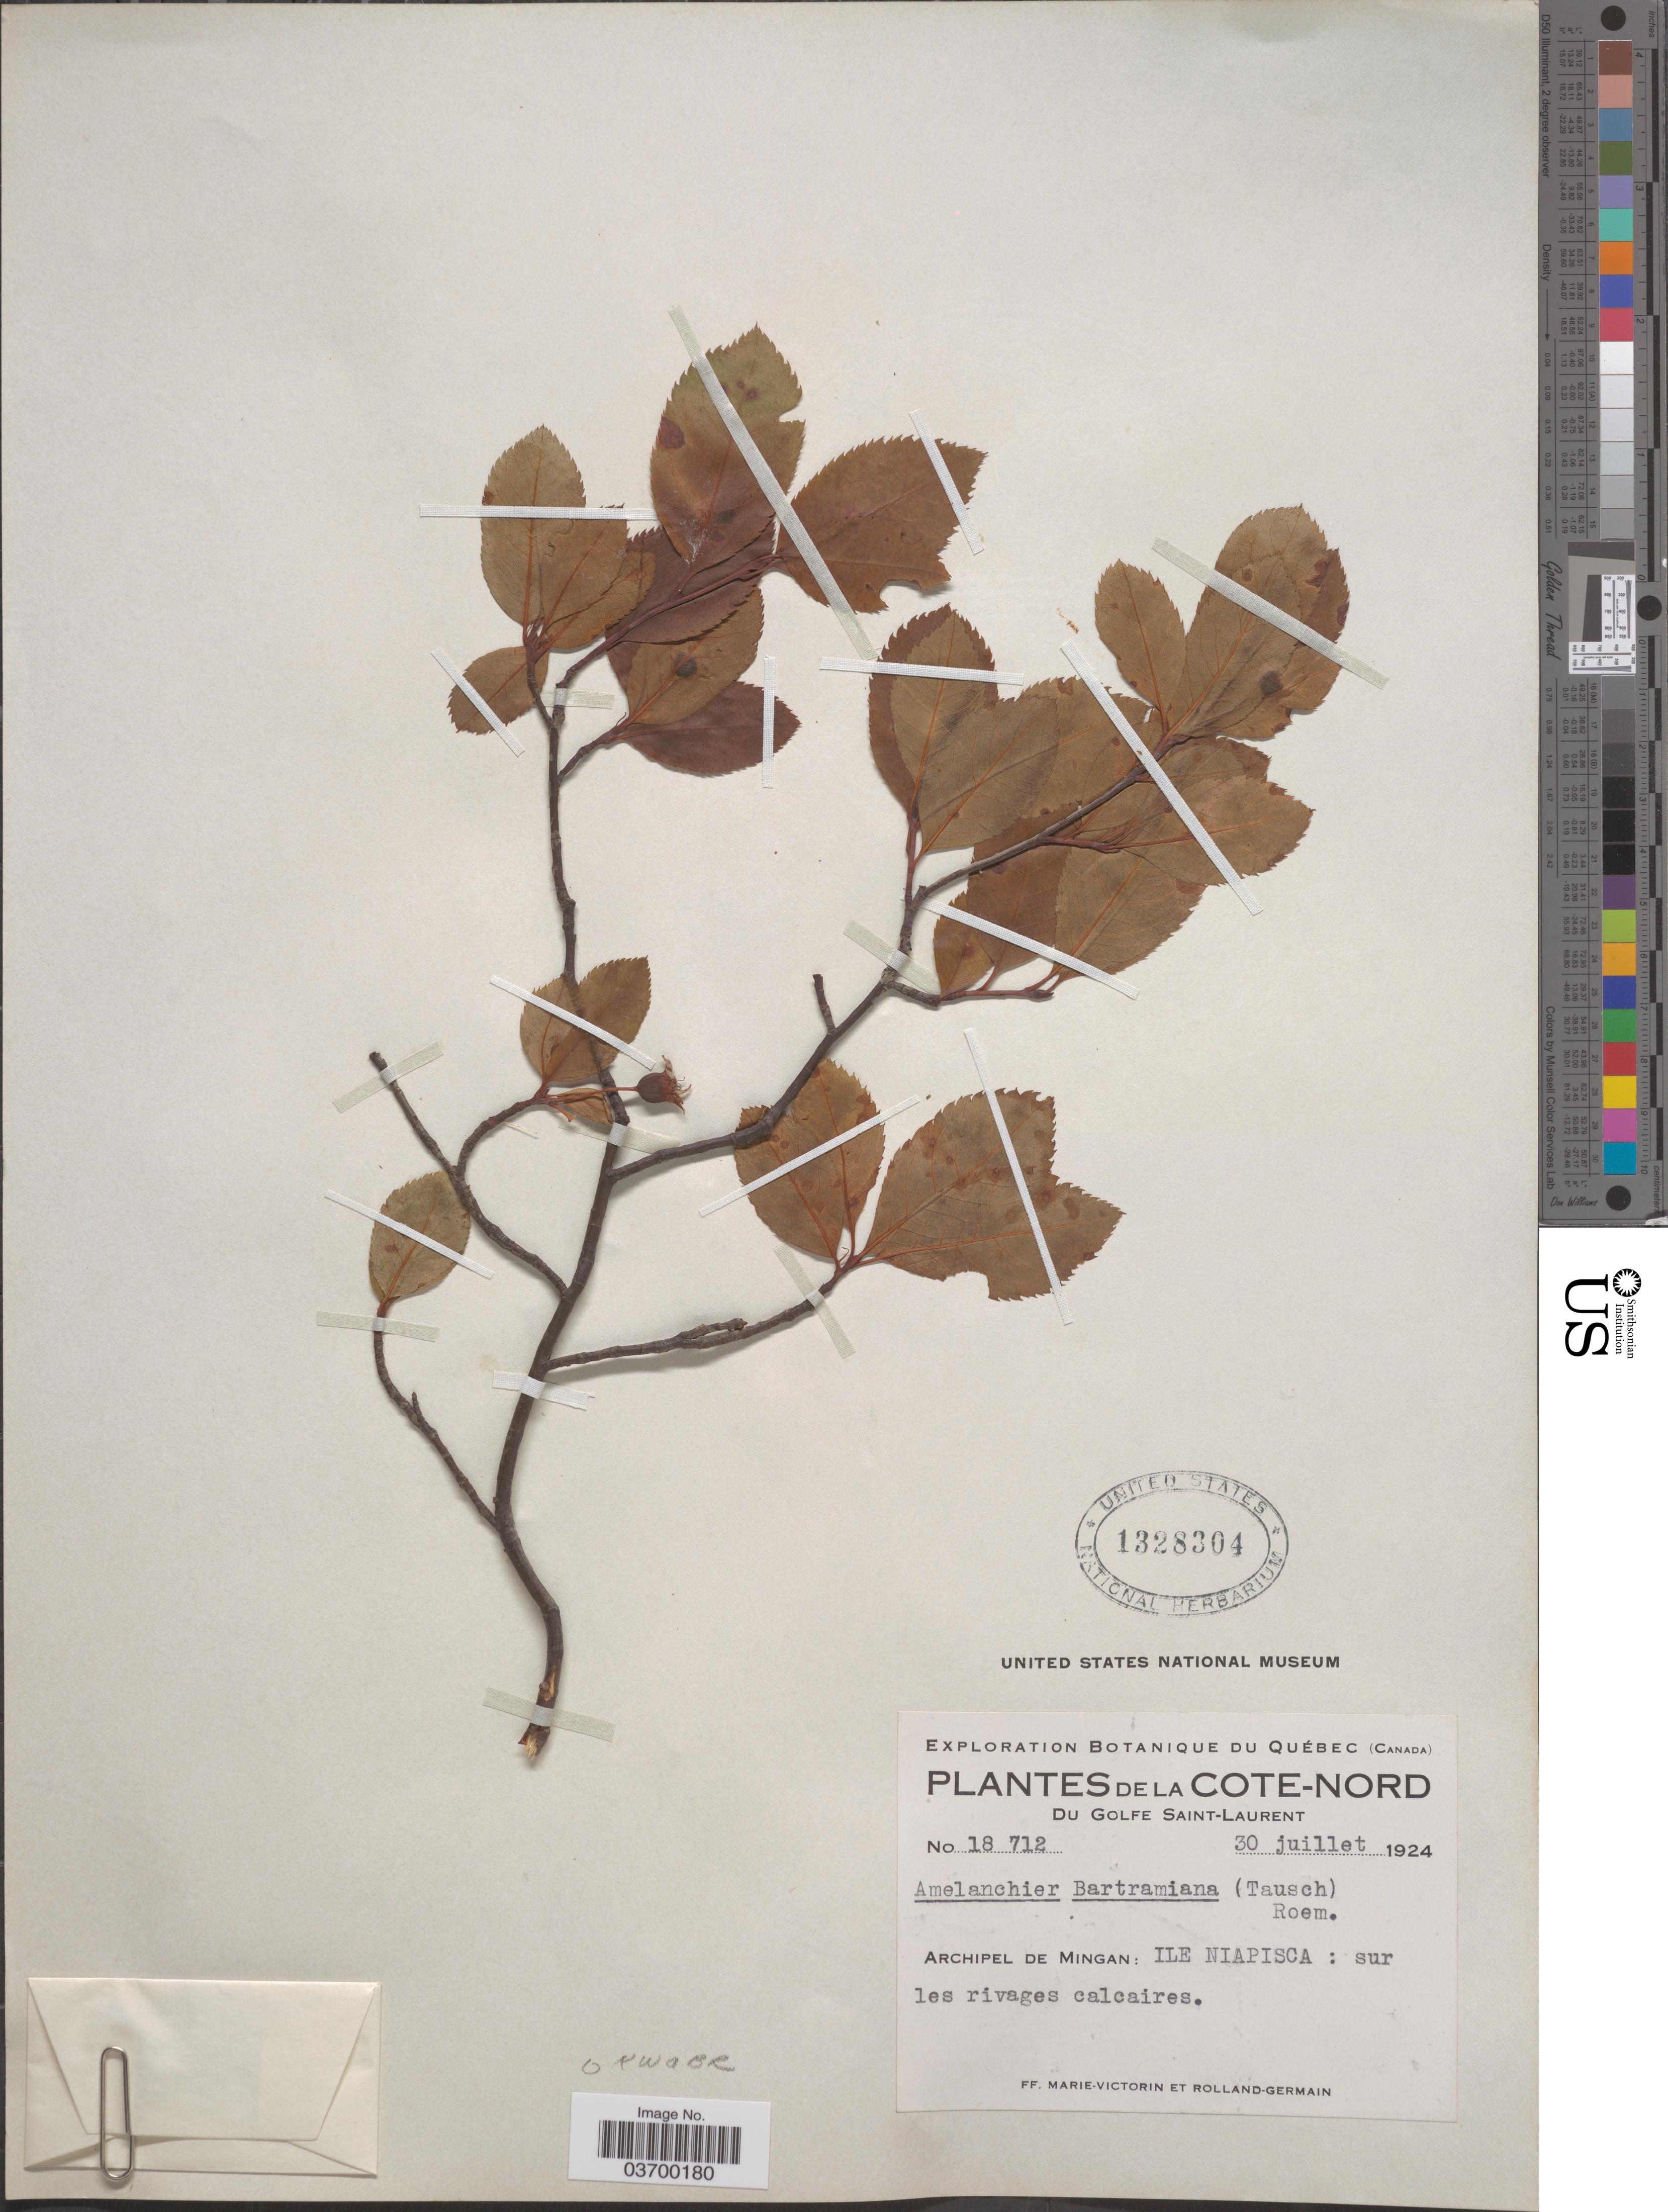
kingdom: Plantae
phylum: Tracheophyta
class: Magnoliopsida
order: Rosales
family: Rosaceae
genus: Amelanchier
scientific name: Amelanchier bartramiana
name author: (Tausch) M. Roem.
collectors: F. Marie-Victorin & Rolland-Germain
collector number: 18712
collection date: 1924-07-30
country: Canada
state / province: Quebec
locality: La Cote-Nord du Golfe Saint-Laurent. Archipel de Mingan: Ile Niapisca: sur les rivages calcaires.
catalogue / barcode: US 1328304